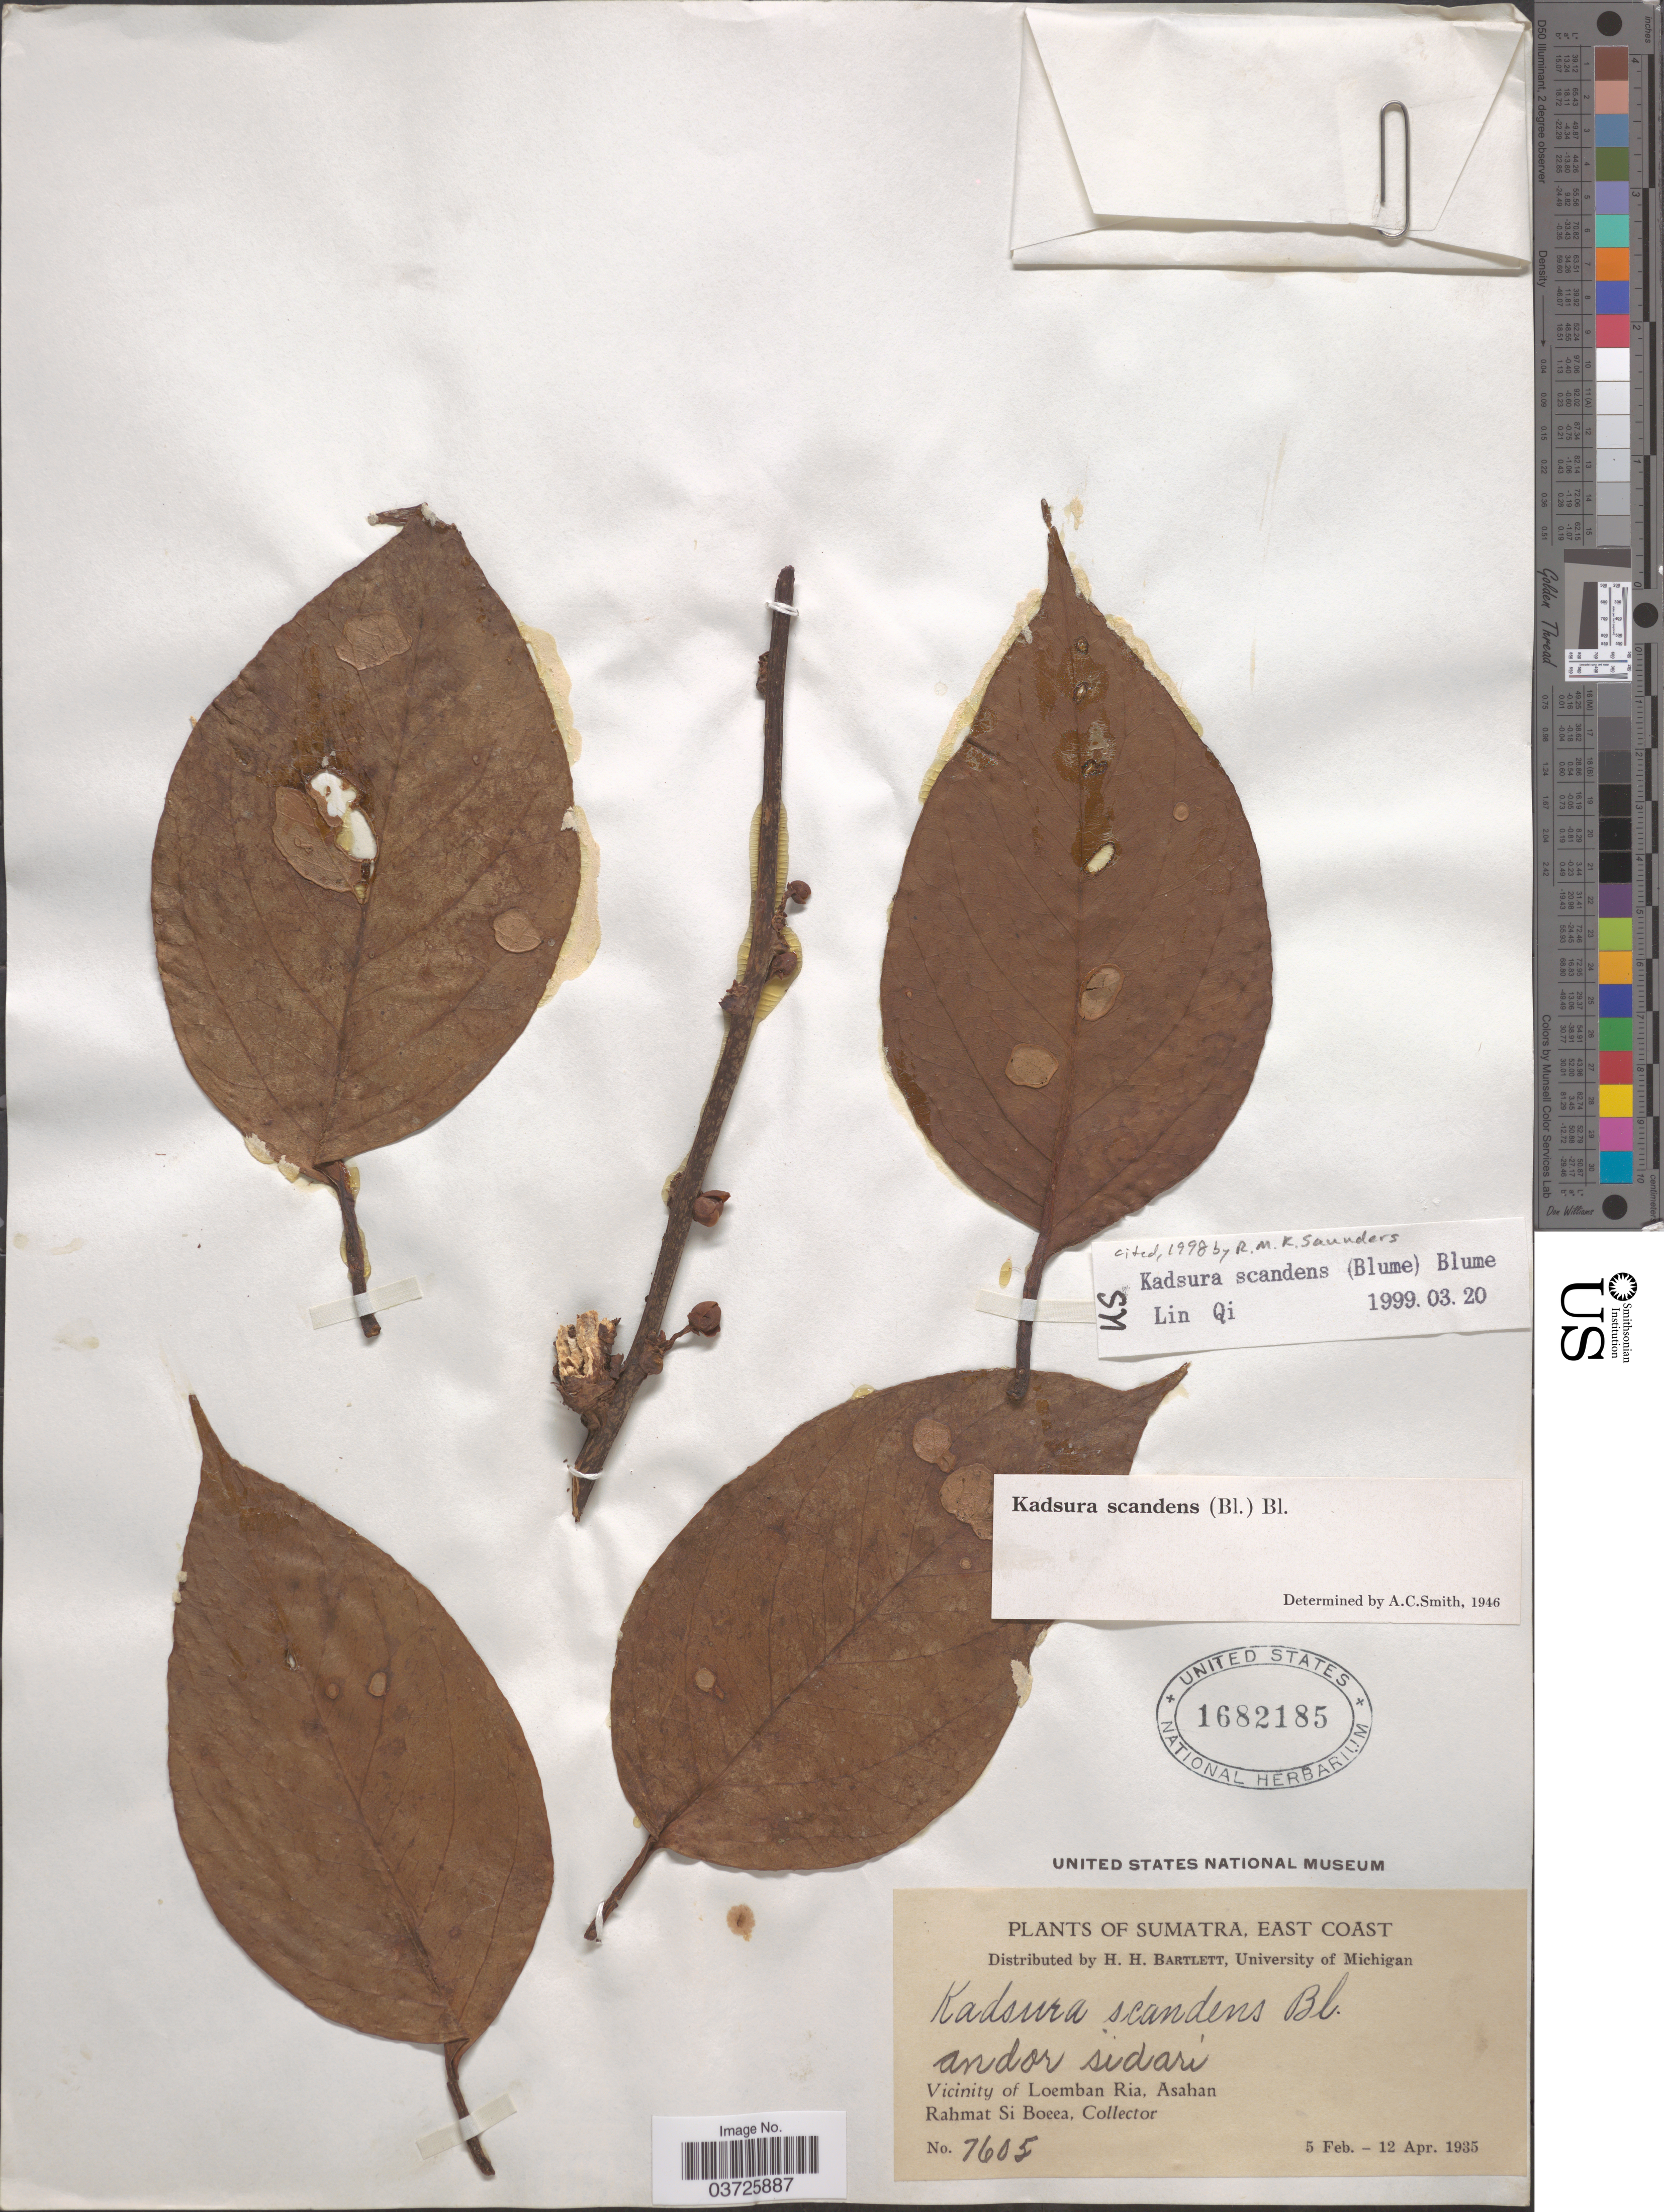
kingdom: Plantae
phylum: Tracheophyta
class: Magnoliopsida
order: Austrobaileyales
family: Schisandraceae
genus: Kadsura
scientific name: Kadsura scandens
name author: (Blume) Blume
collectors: Rahmat Si Boeea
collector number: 7605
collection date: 1935-02-05/1935-04-12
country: Indonesia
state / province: Sumatra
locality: East Coast. Vicinity of Loemban Ria, Asahan.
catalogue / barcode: US 1682185